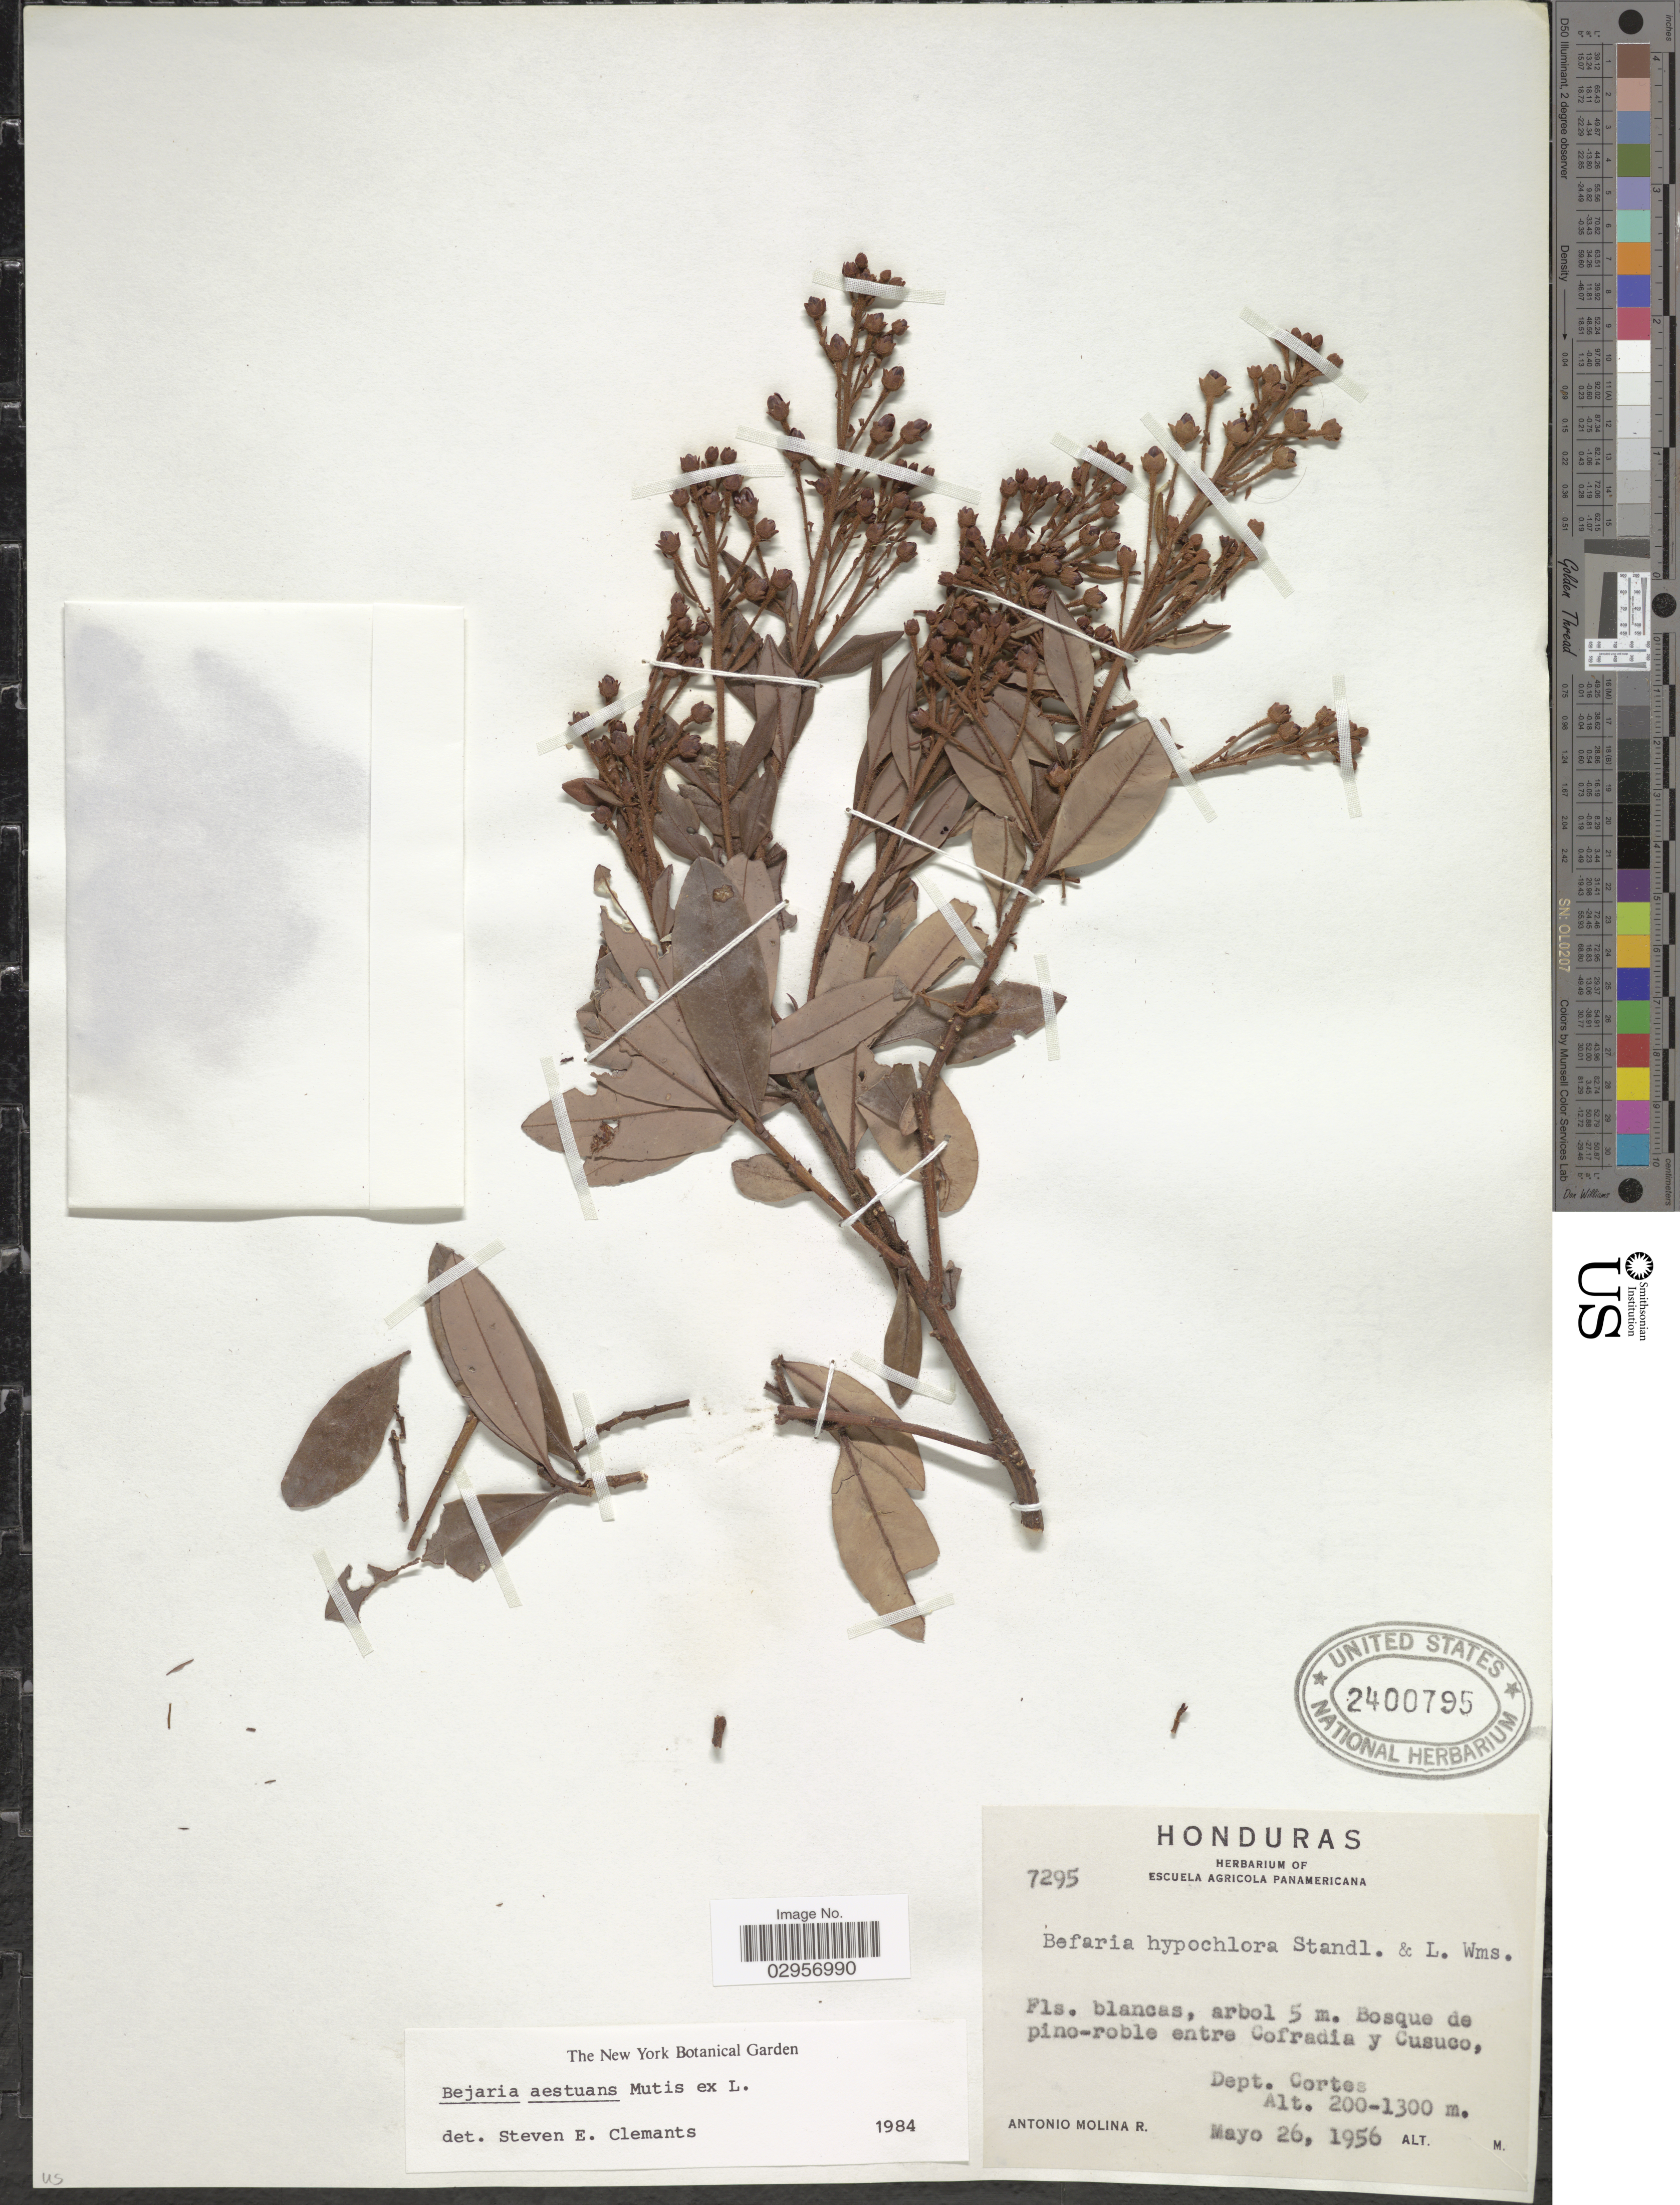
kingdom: Plantae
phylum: Tracheophyta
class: Magnoliopsida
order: Ericales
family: Ericaceae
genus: Befaria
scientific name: Befaria aestuans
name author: Mutis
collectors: A. Molina R.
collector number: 7295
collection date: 1956-05-26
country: Honduras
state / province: Cortés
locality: Bosque de pino-roble entre Cofradia y Cusuco, Dept. Cortes.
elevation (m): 200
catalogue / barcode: US 2400795